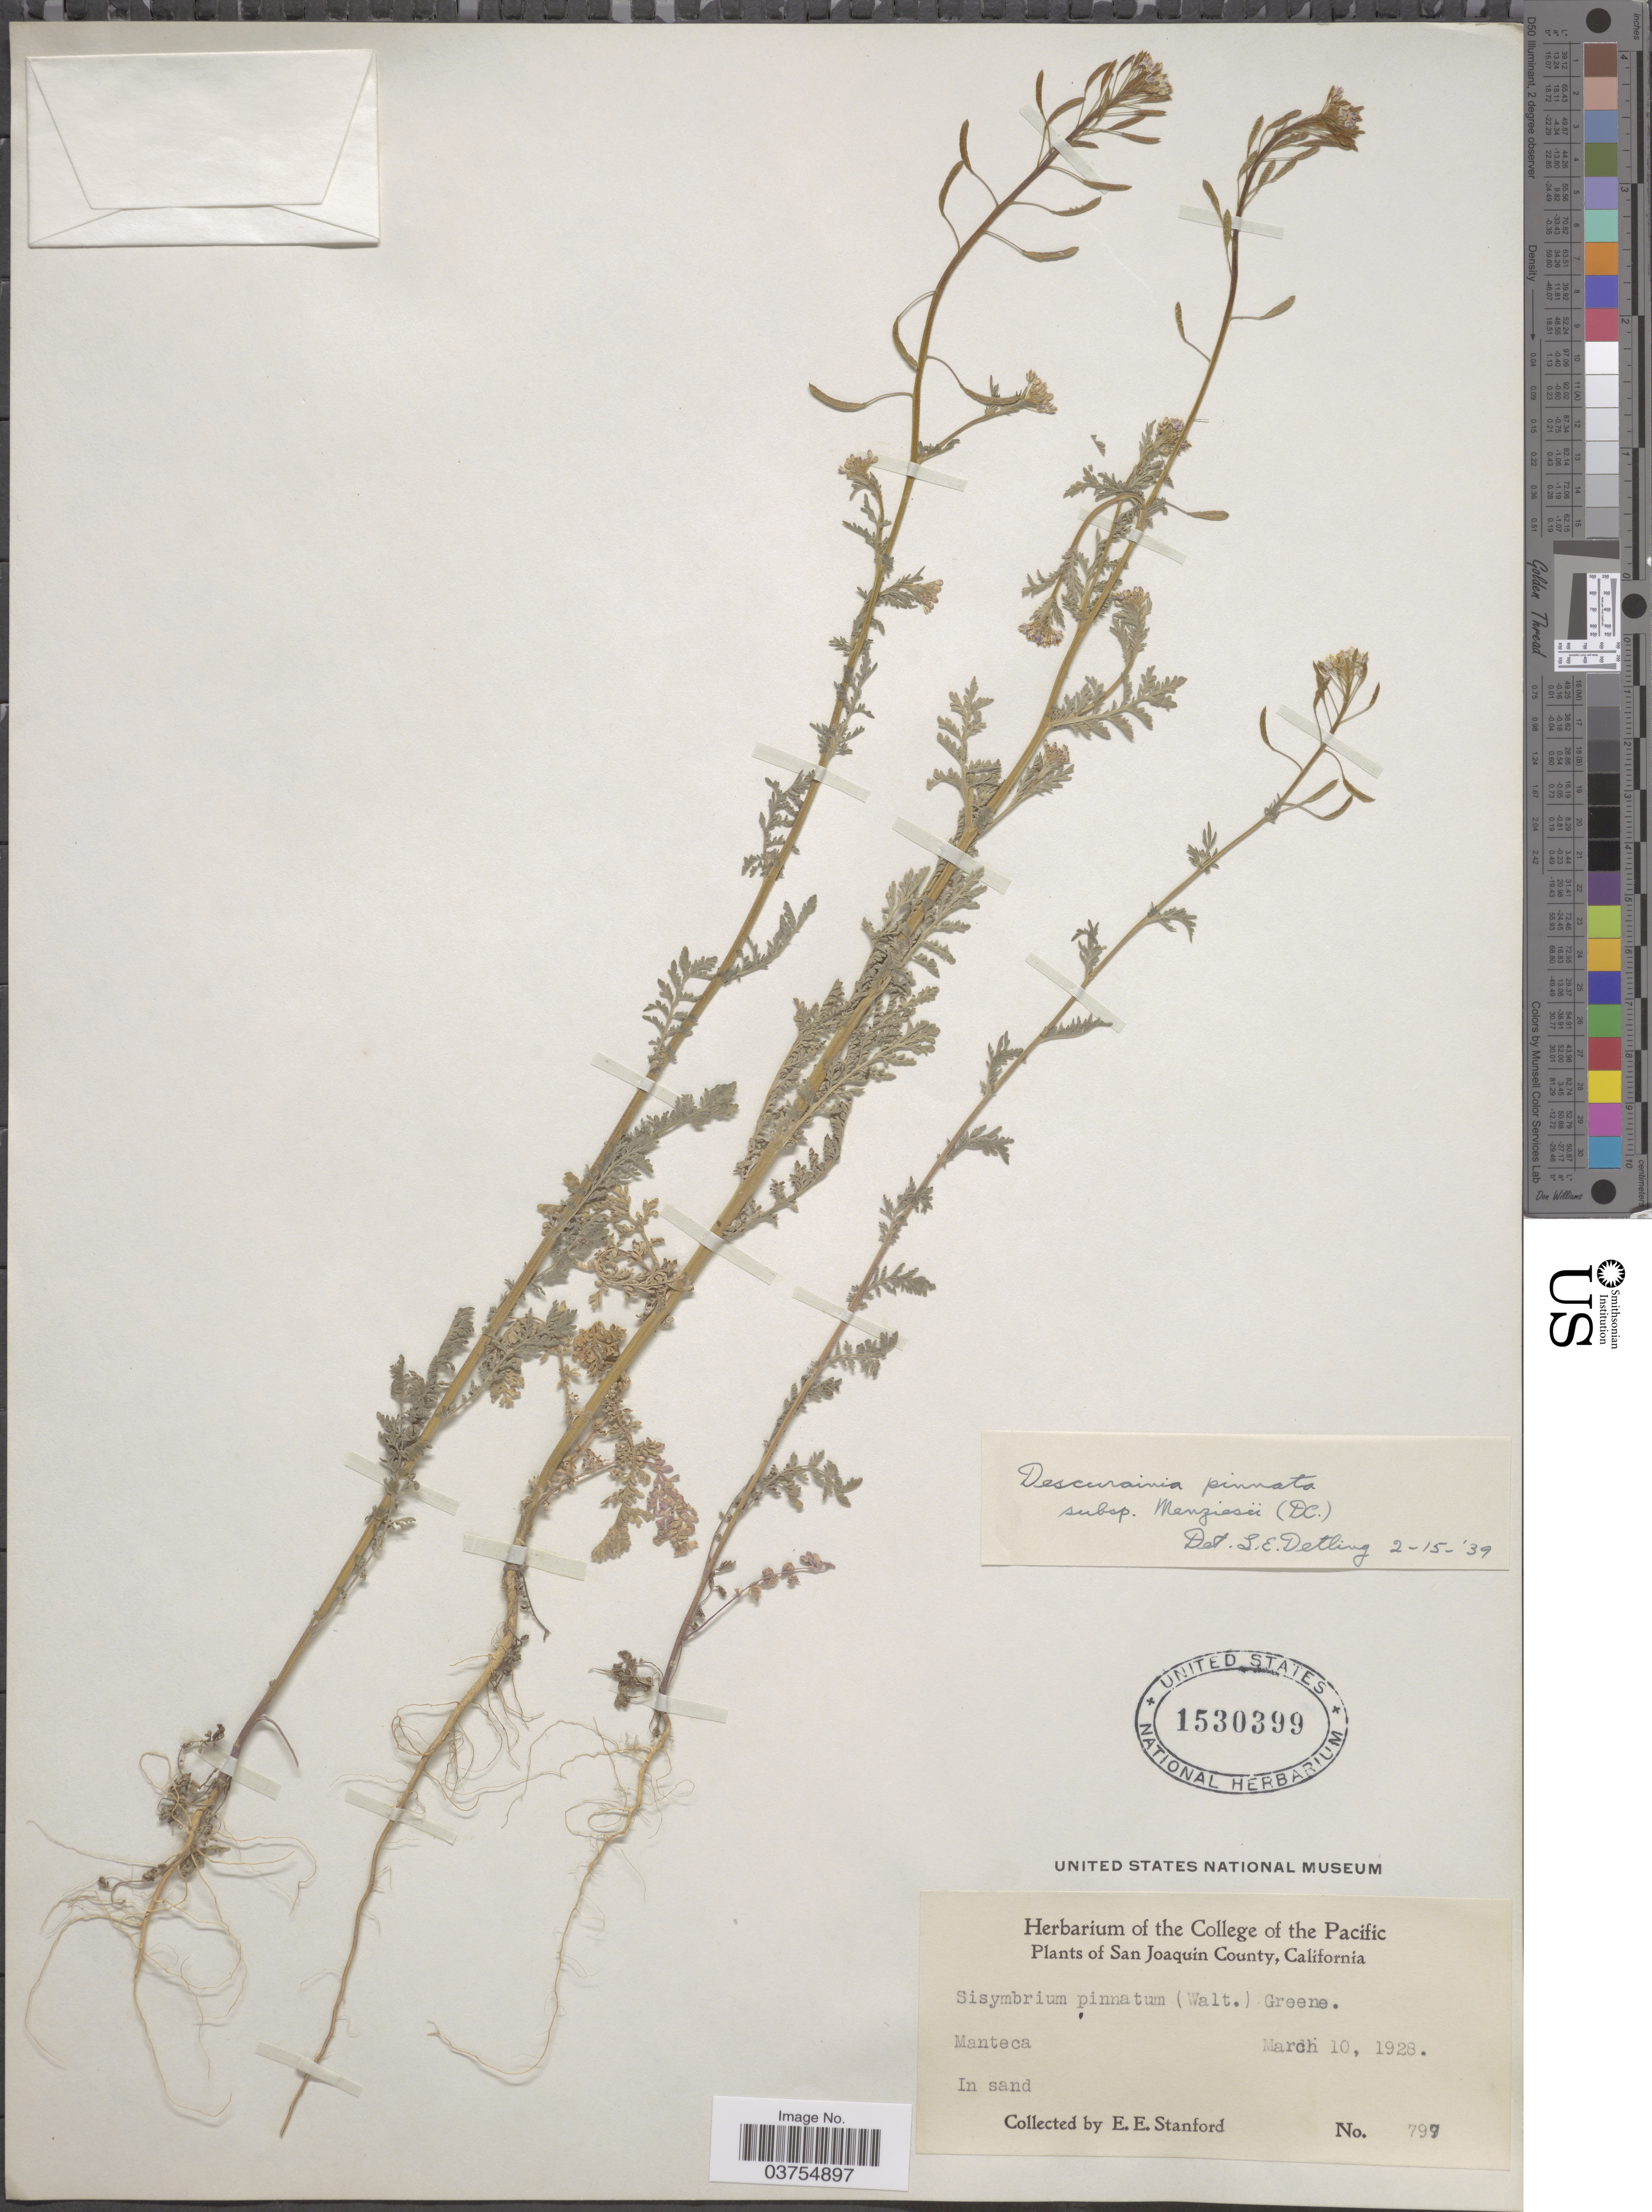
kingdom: Plantae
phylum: Tracheophyta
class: Magnoliopsida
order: Brassicales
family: Brassicaceae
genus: Descurainia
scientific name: Descurainia pinnata subsp. menziesii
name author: (DC.) Detling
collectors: E. Stanford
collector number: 797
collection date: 1928-03-10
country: United States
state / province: California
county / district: San Joaquin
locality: San Joaquin County. Manteca.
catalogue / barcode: US 1530399